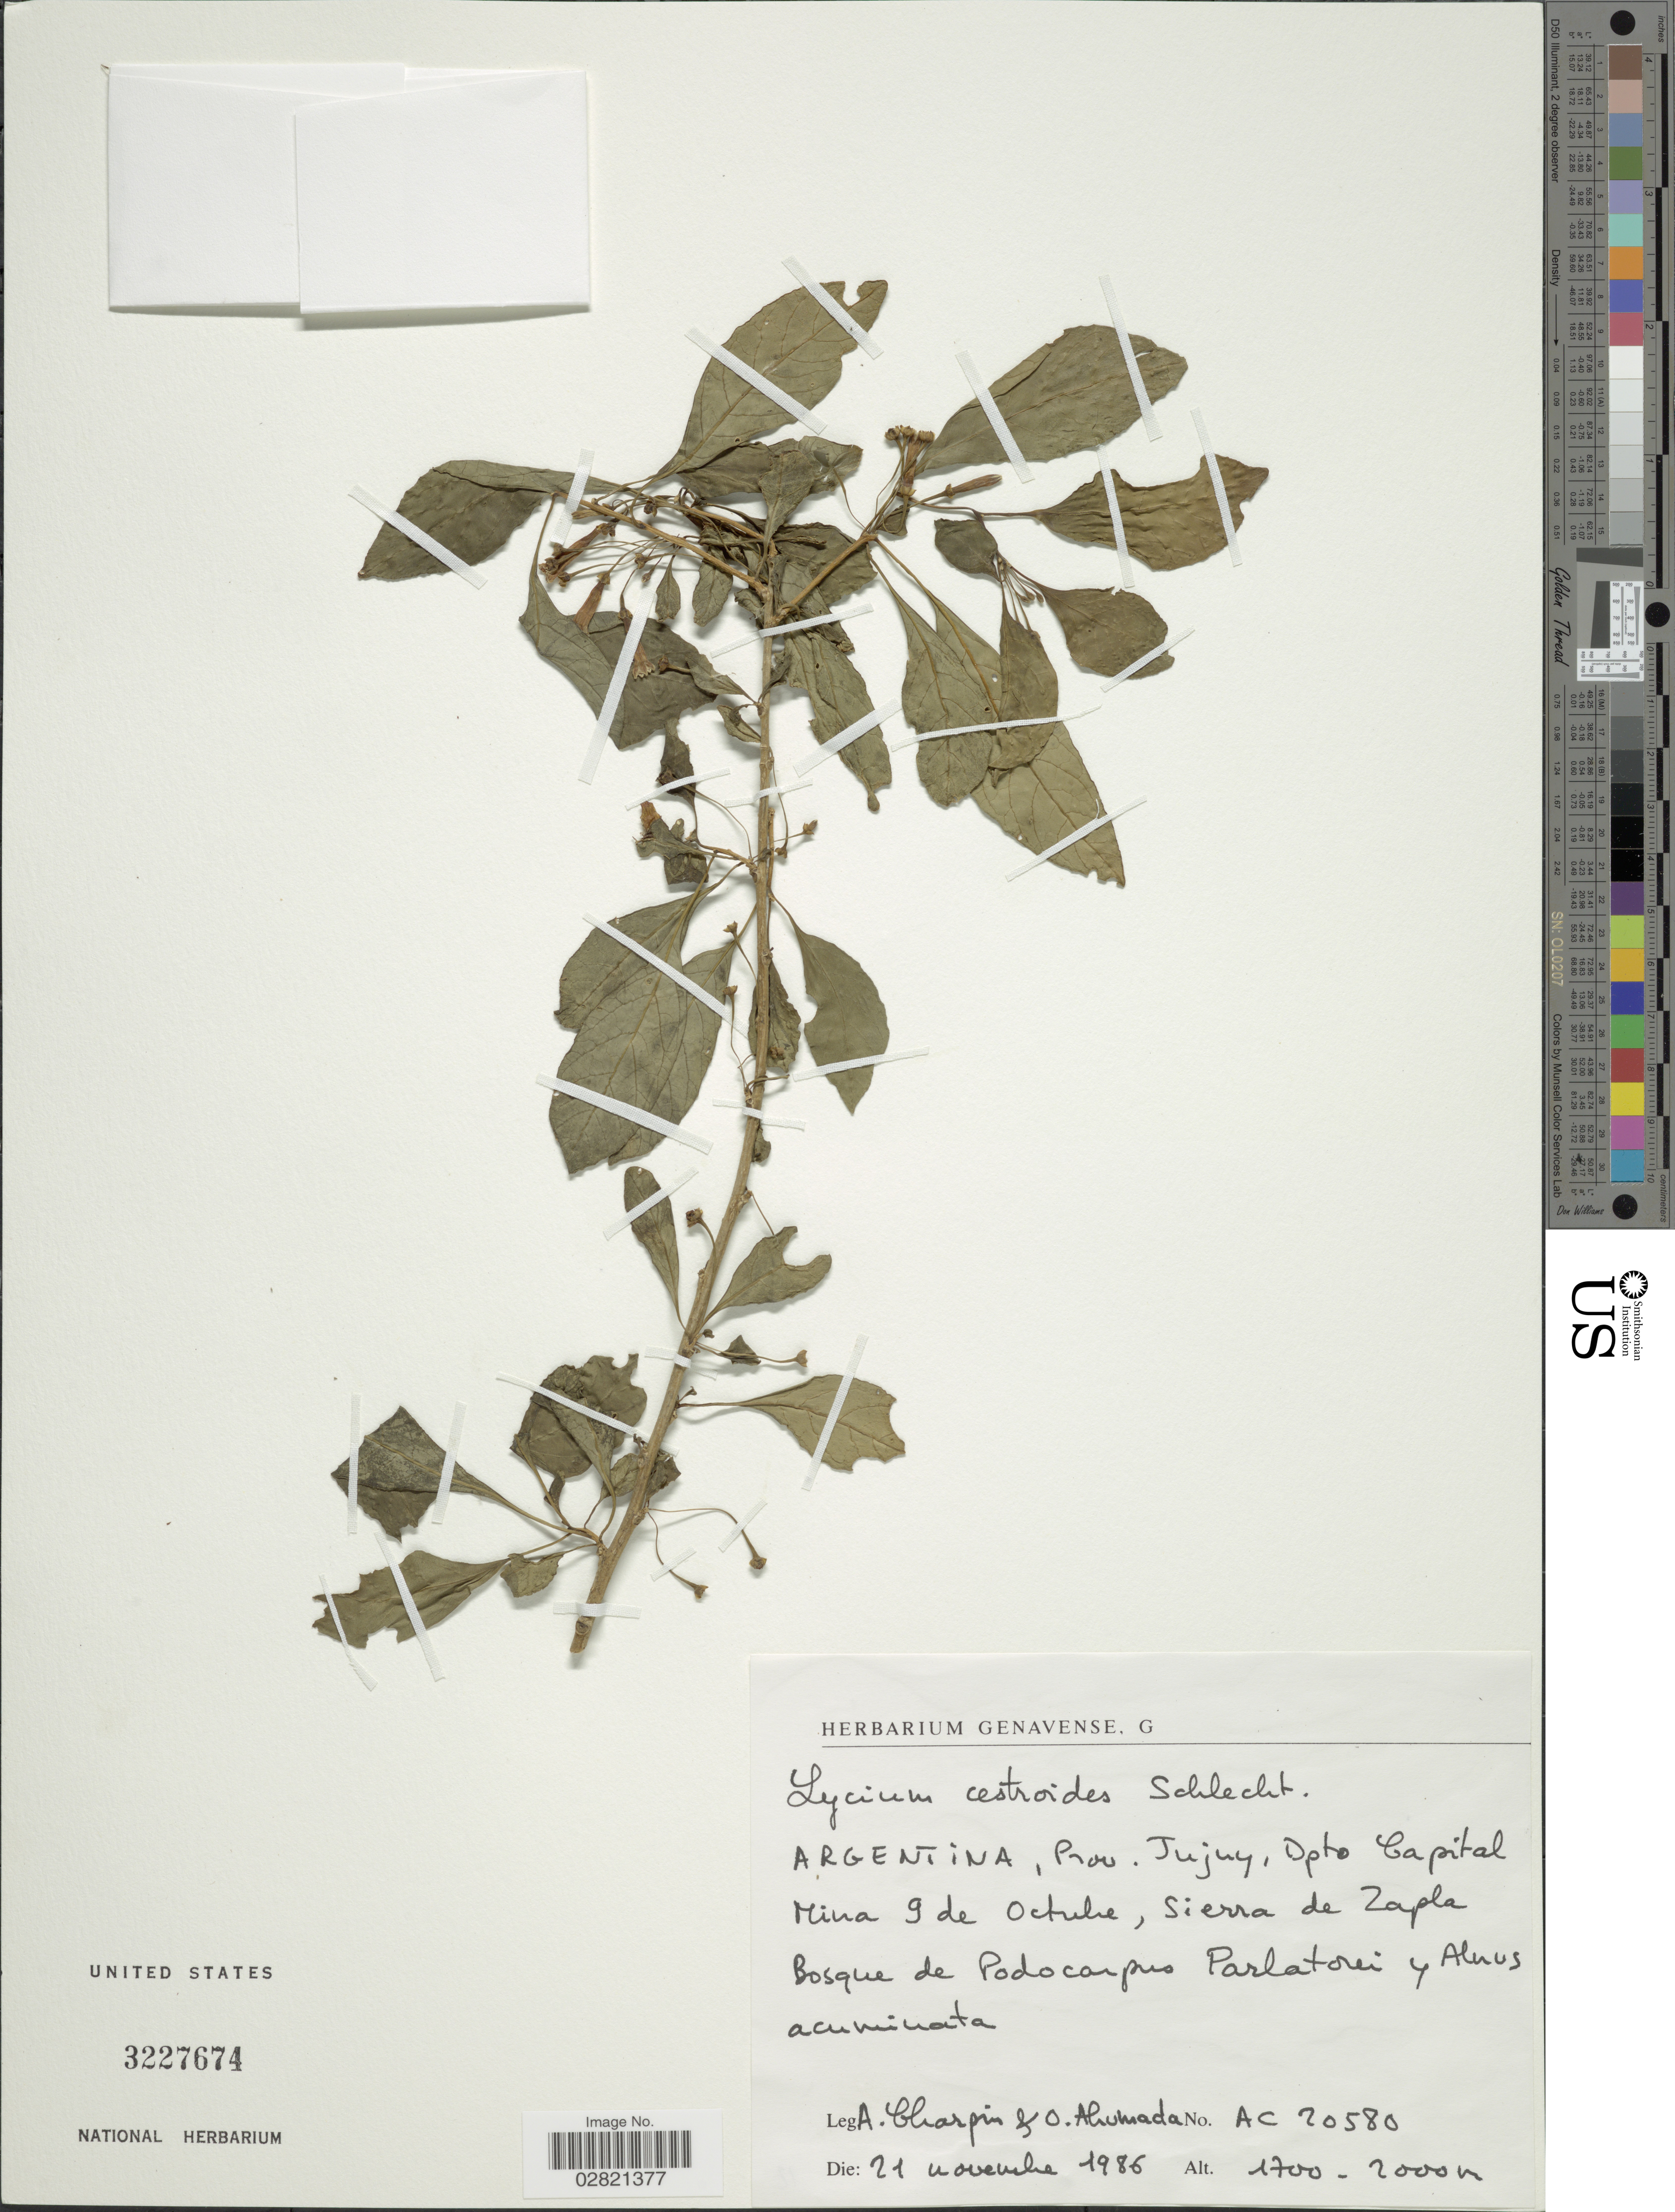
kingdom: Plantae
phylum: Tracheophyta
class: Magnoliopsida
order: Solanales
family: Solanaceae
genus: Lycium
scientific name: Lycium cestroides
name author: Schltdl.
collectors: A. Charpin & O. Ahumada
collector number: AC20580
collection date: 1986-11-21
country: Argentina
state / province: Jujuy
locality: Argentina, Prov. Jujuy, Dpto Capital. Sierra de Zapla.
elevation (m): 1700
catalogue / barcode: US 3227674